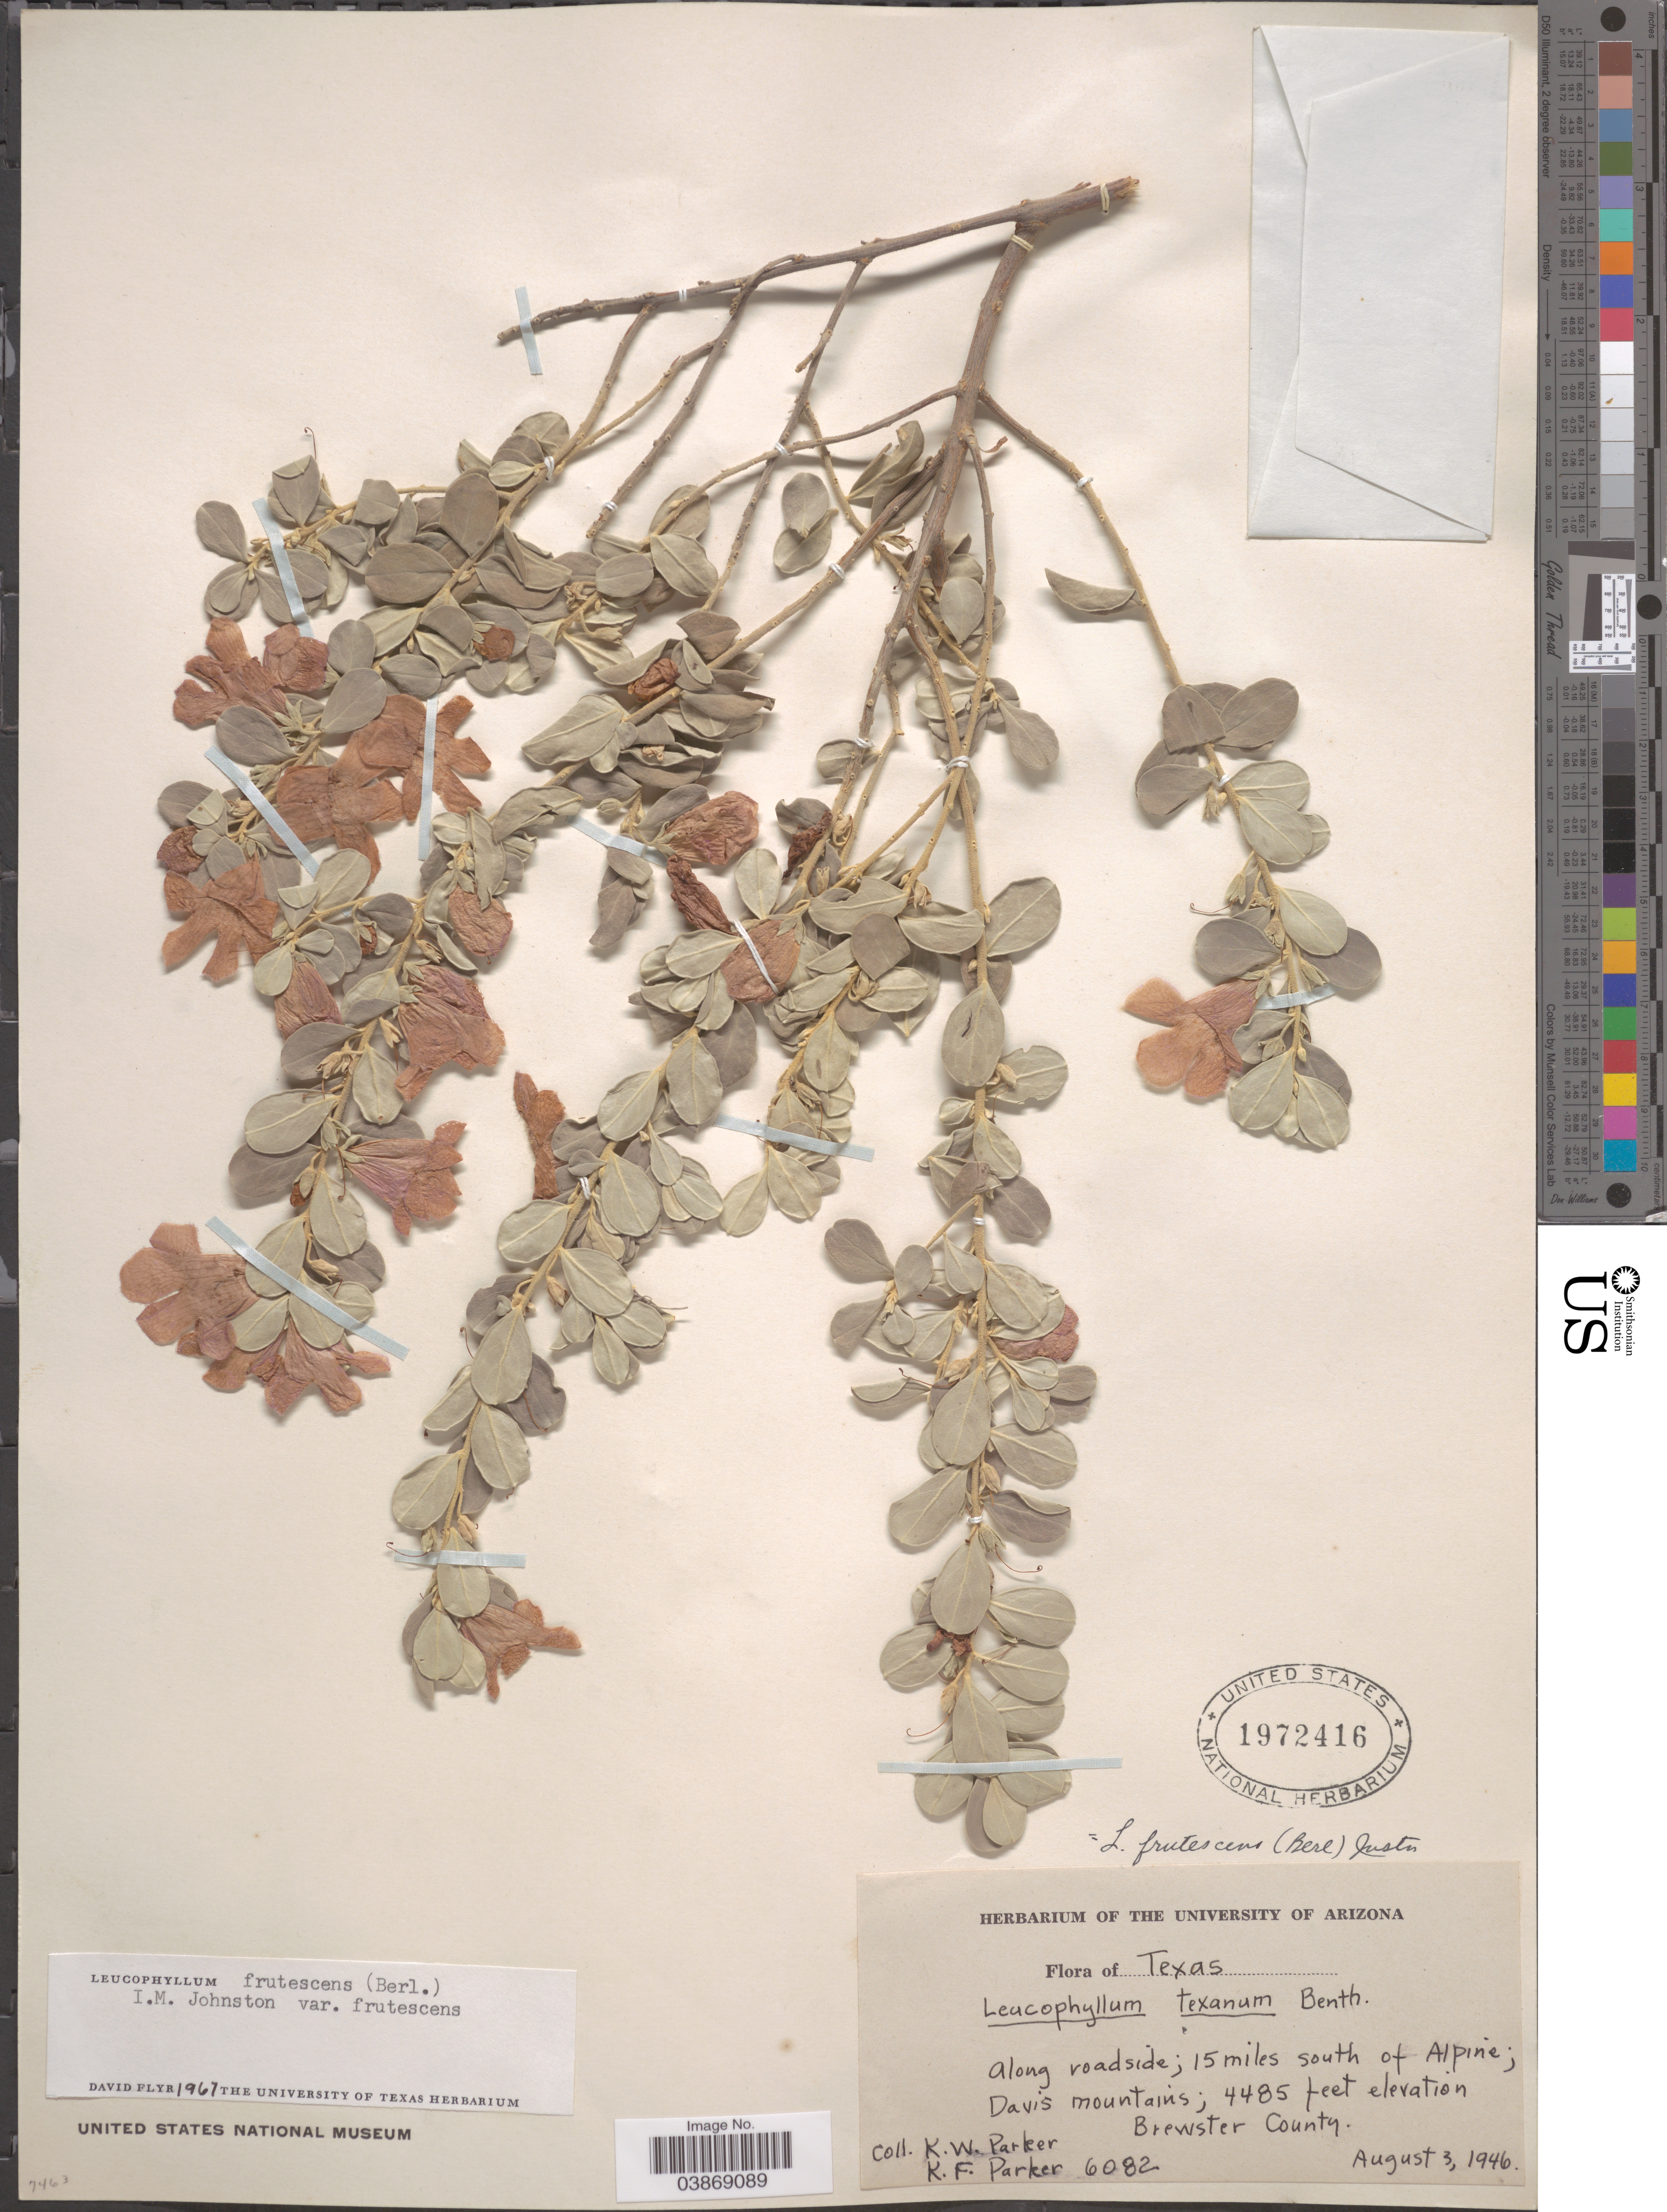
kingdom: Plantae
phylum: Tracheophyta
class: Magnoliopsida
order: Lamiales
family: Scrophulariaceae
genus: Leucophyllum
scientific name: Leucophyllum frutescens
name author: (Berland.) I.M. Johnst.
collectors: K. Parker & K. F. Parker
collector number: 6082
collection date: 1946-08-03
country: United States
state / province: Texas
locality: Along roadside; 15 miles south of Alpine; Davis mountains. Brewster County.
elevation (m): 1367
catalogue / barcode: US 1972416